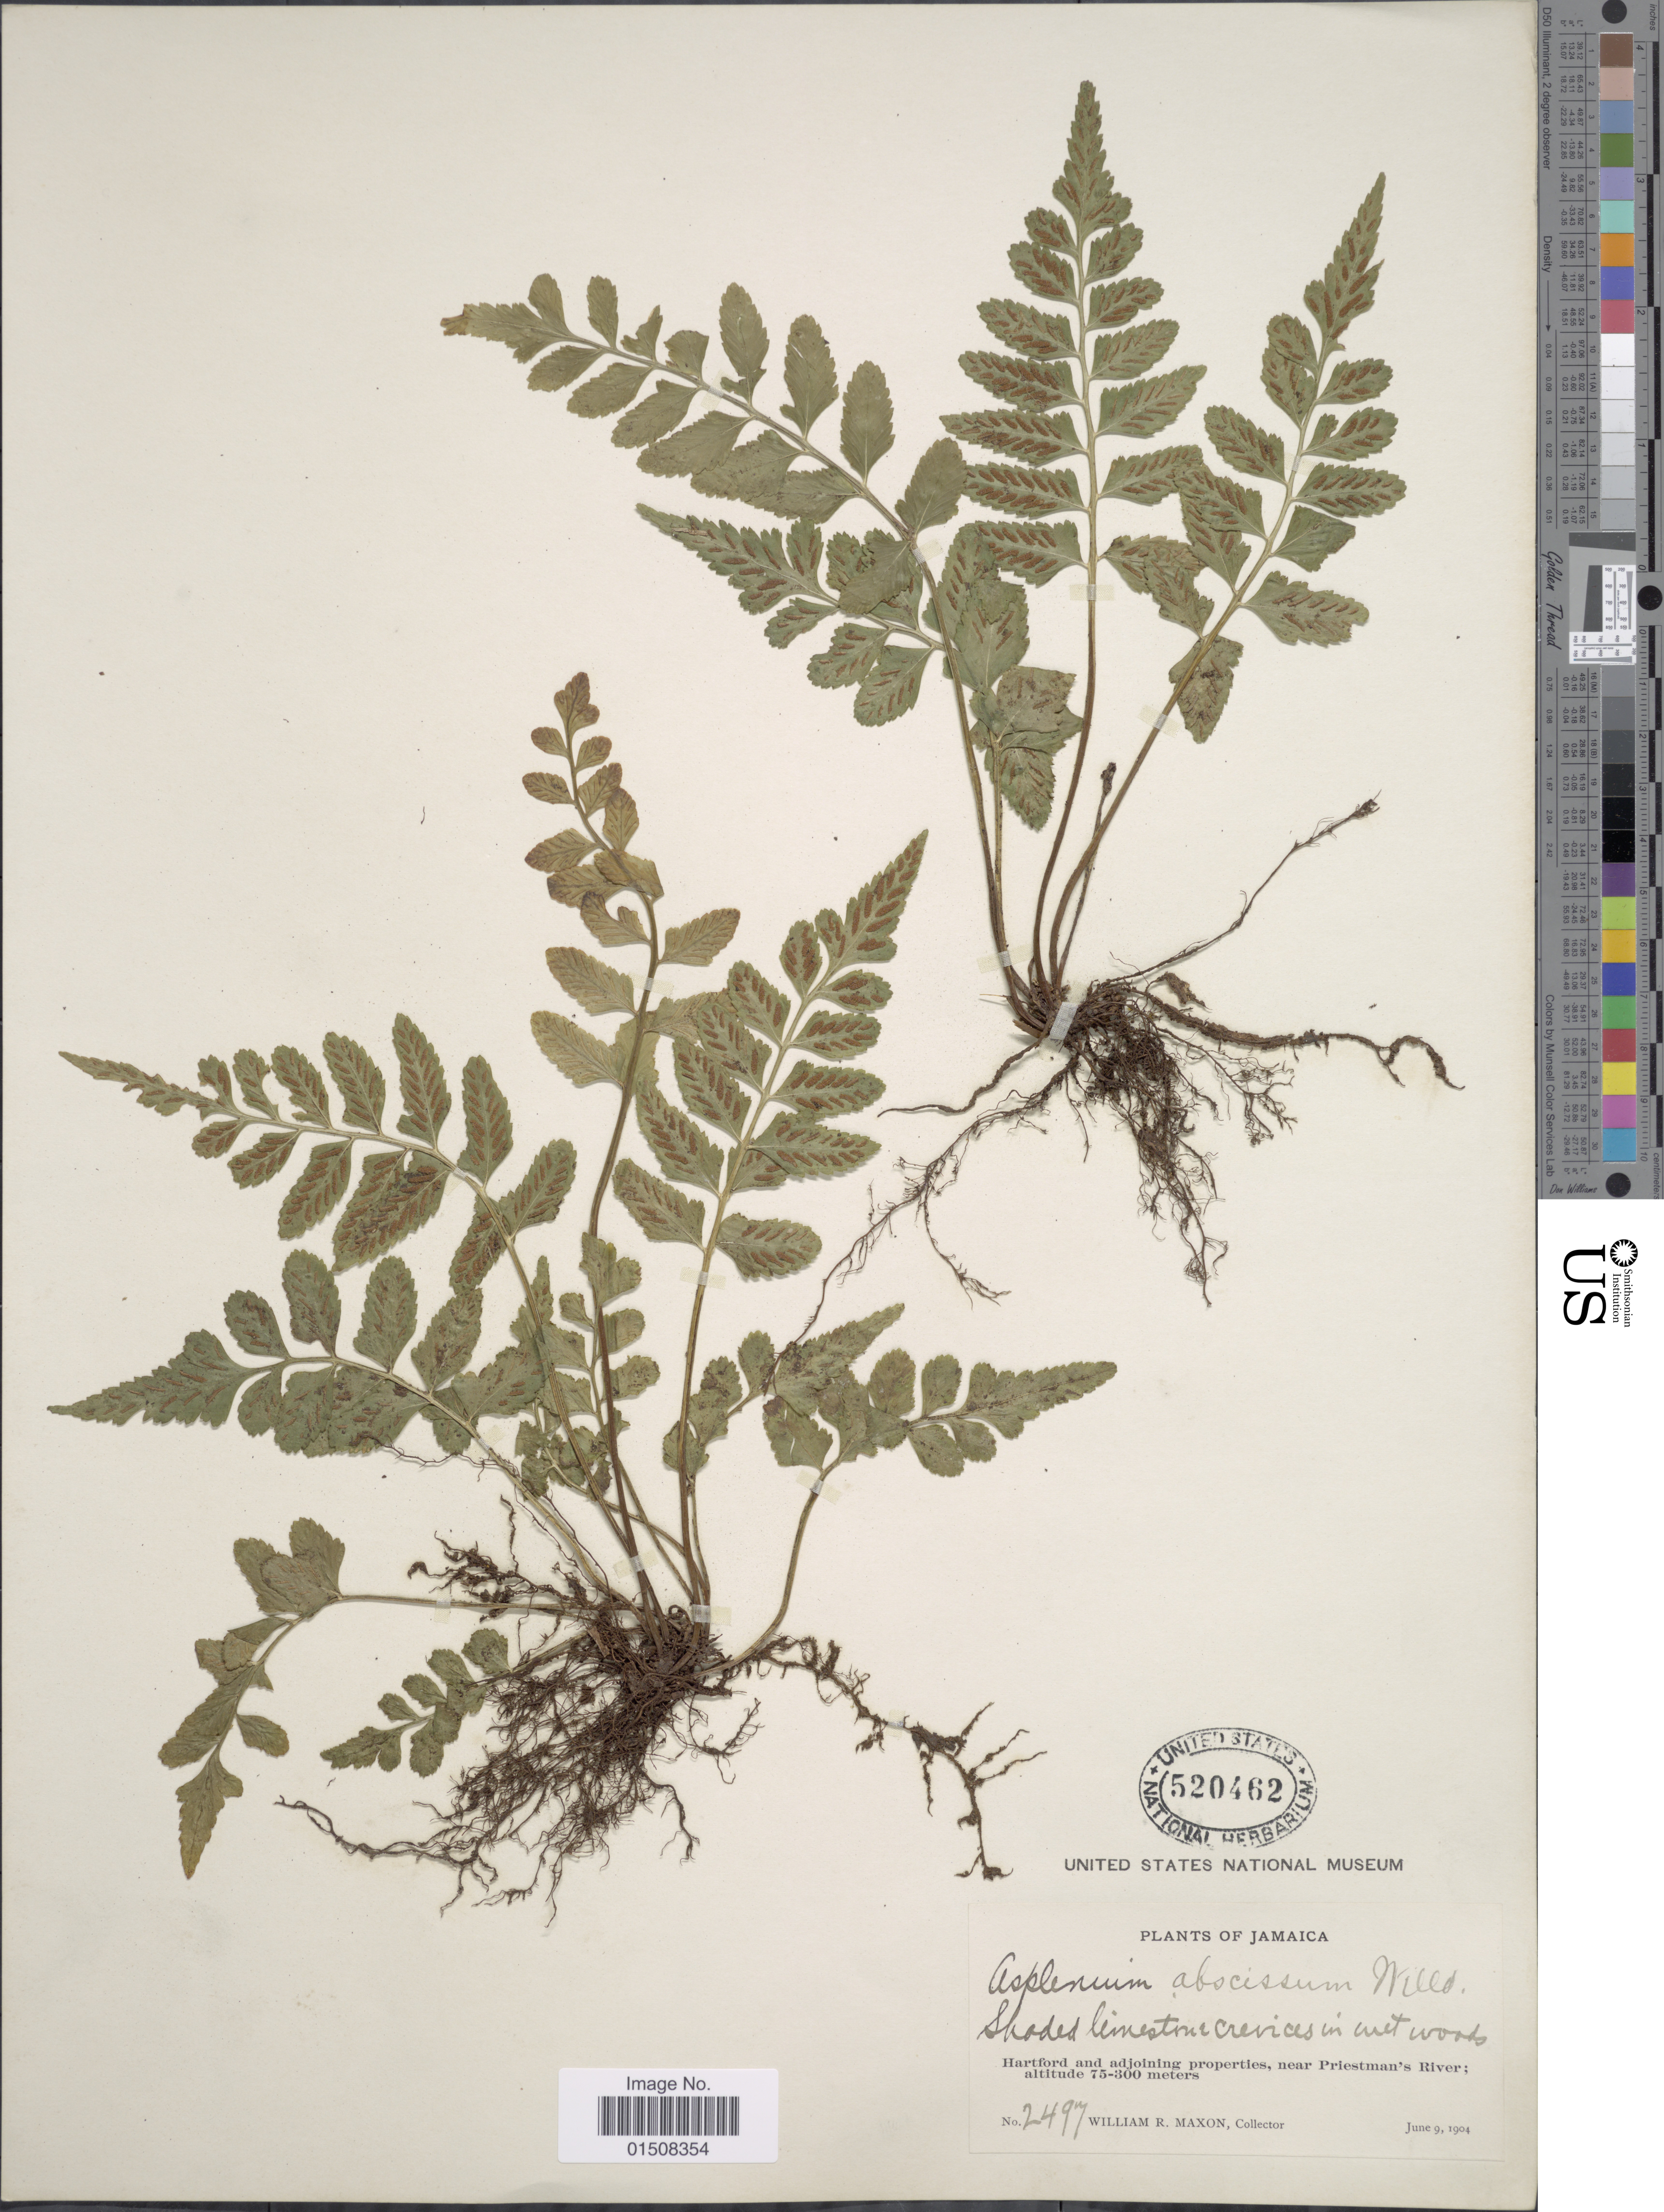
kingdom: Plantae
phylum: Tracheophyta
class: Polypodiopsida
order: Polypodiales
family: Aspleniaceae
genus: Asplenium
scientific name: Asplenium abscissum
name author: Willd.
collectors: W. R. Maxon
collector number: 2497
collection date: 1904-06-09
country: Jamaica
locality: Hartford and adjoining properties, near Prietsman's River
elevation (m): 75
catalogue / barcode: US 520462